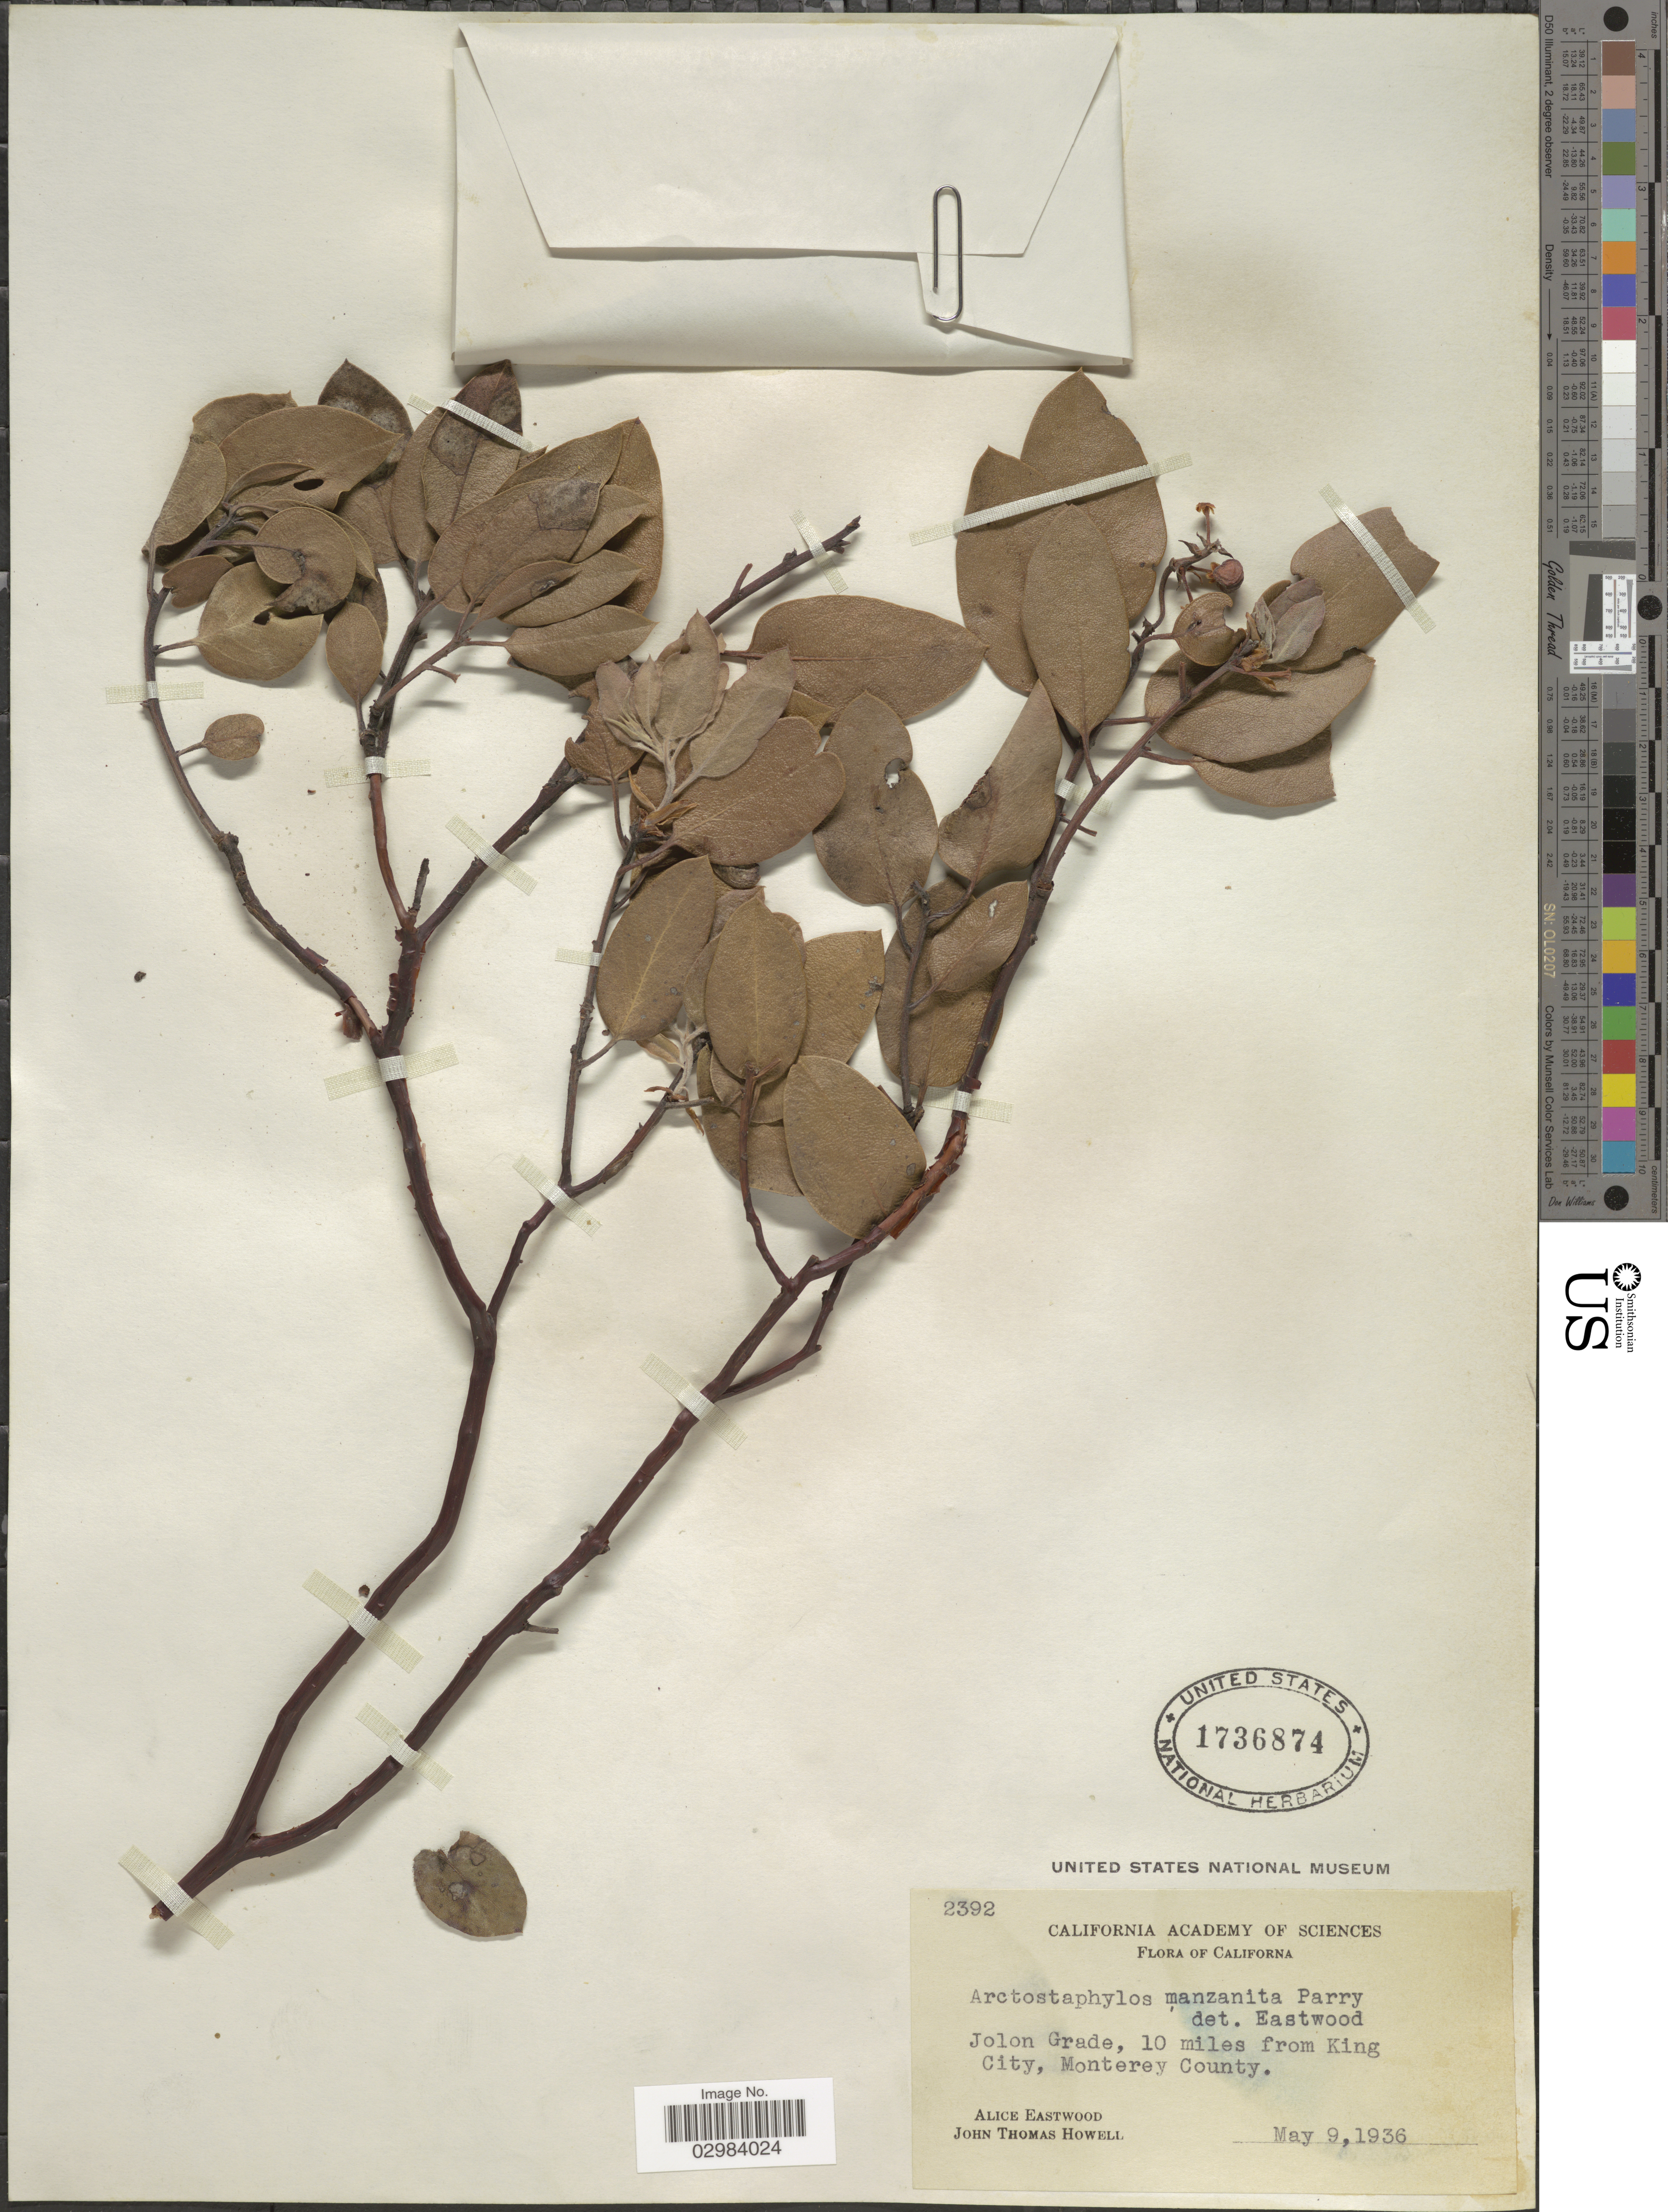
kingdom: Plantae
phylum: Tracheophyta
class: Magnoliopsida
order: Ericales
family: Ericaceae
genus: Arctostaphylos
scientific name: Arctostaphylos manzanita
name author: Parry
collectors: A. Eastwood & J. T. Howell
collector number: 2392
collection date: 1936-05-09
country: United States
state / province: California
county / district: Monterey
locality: Jolon Grade, 10 miles from King City, Monterey County.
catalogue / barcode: US 1736874